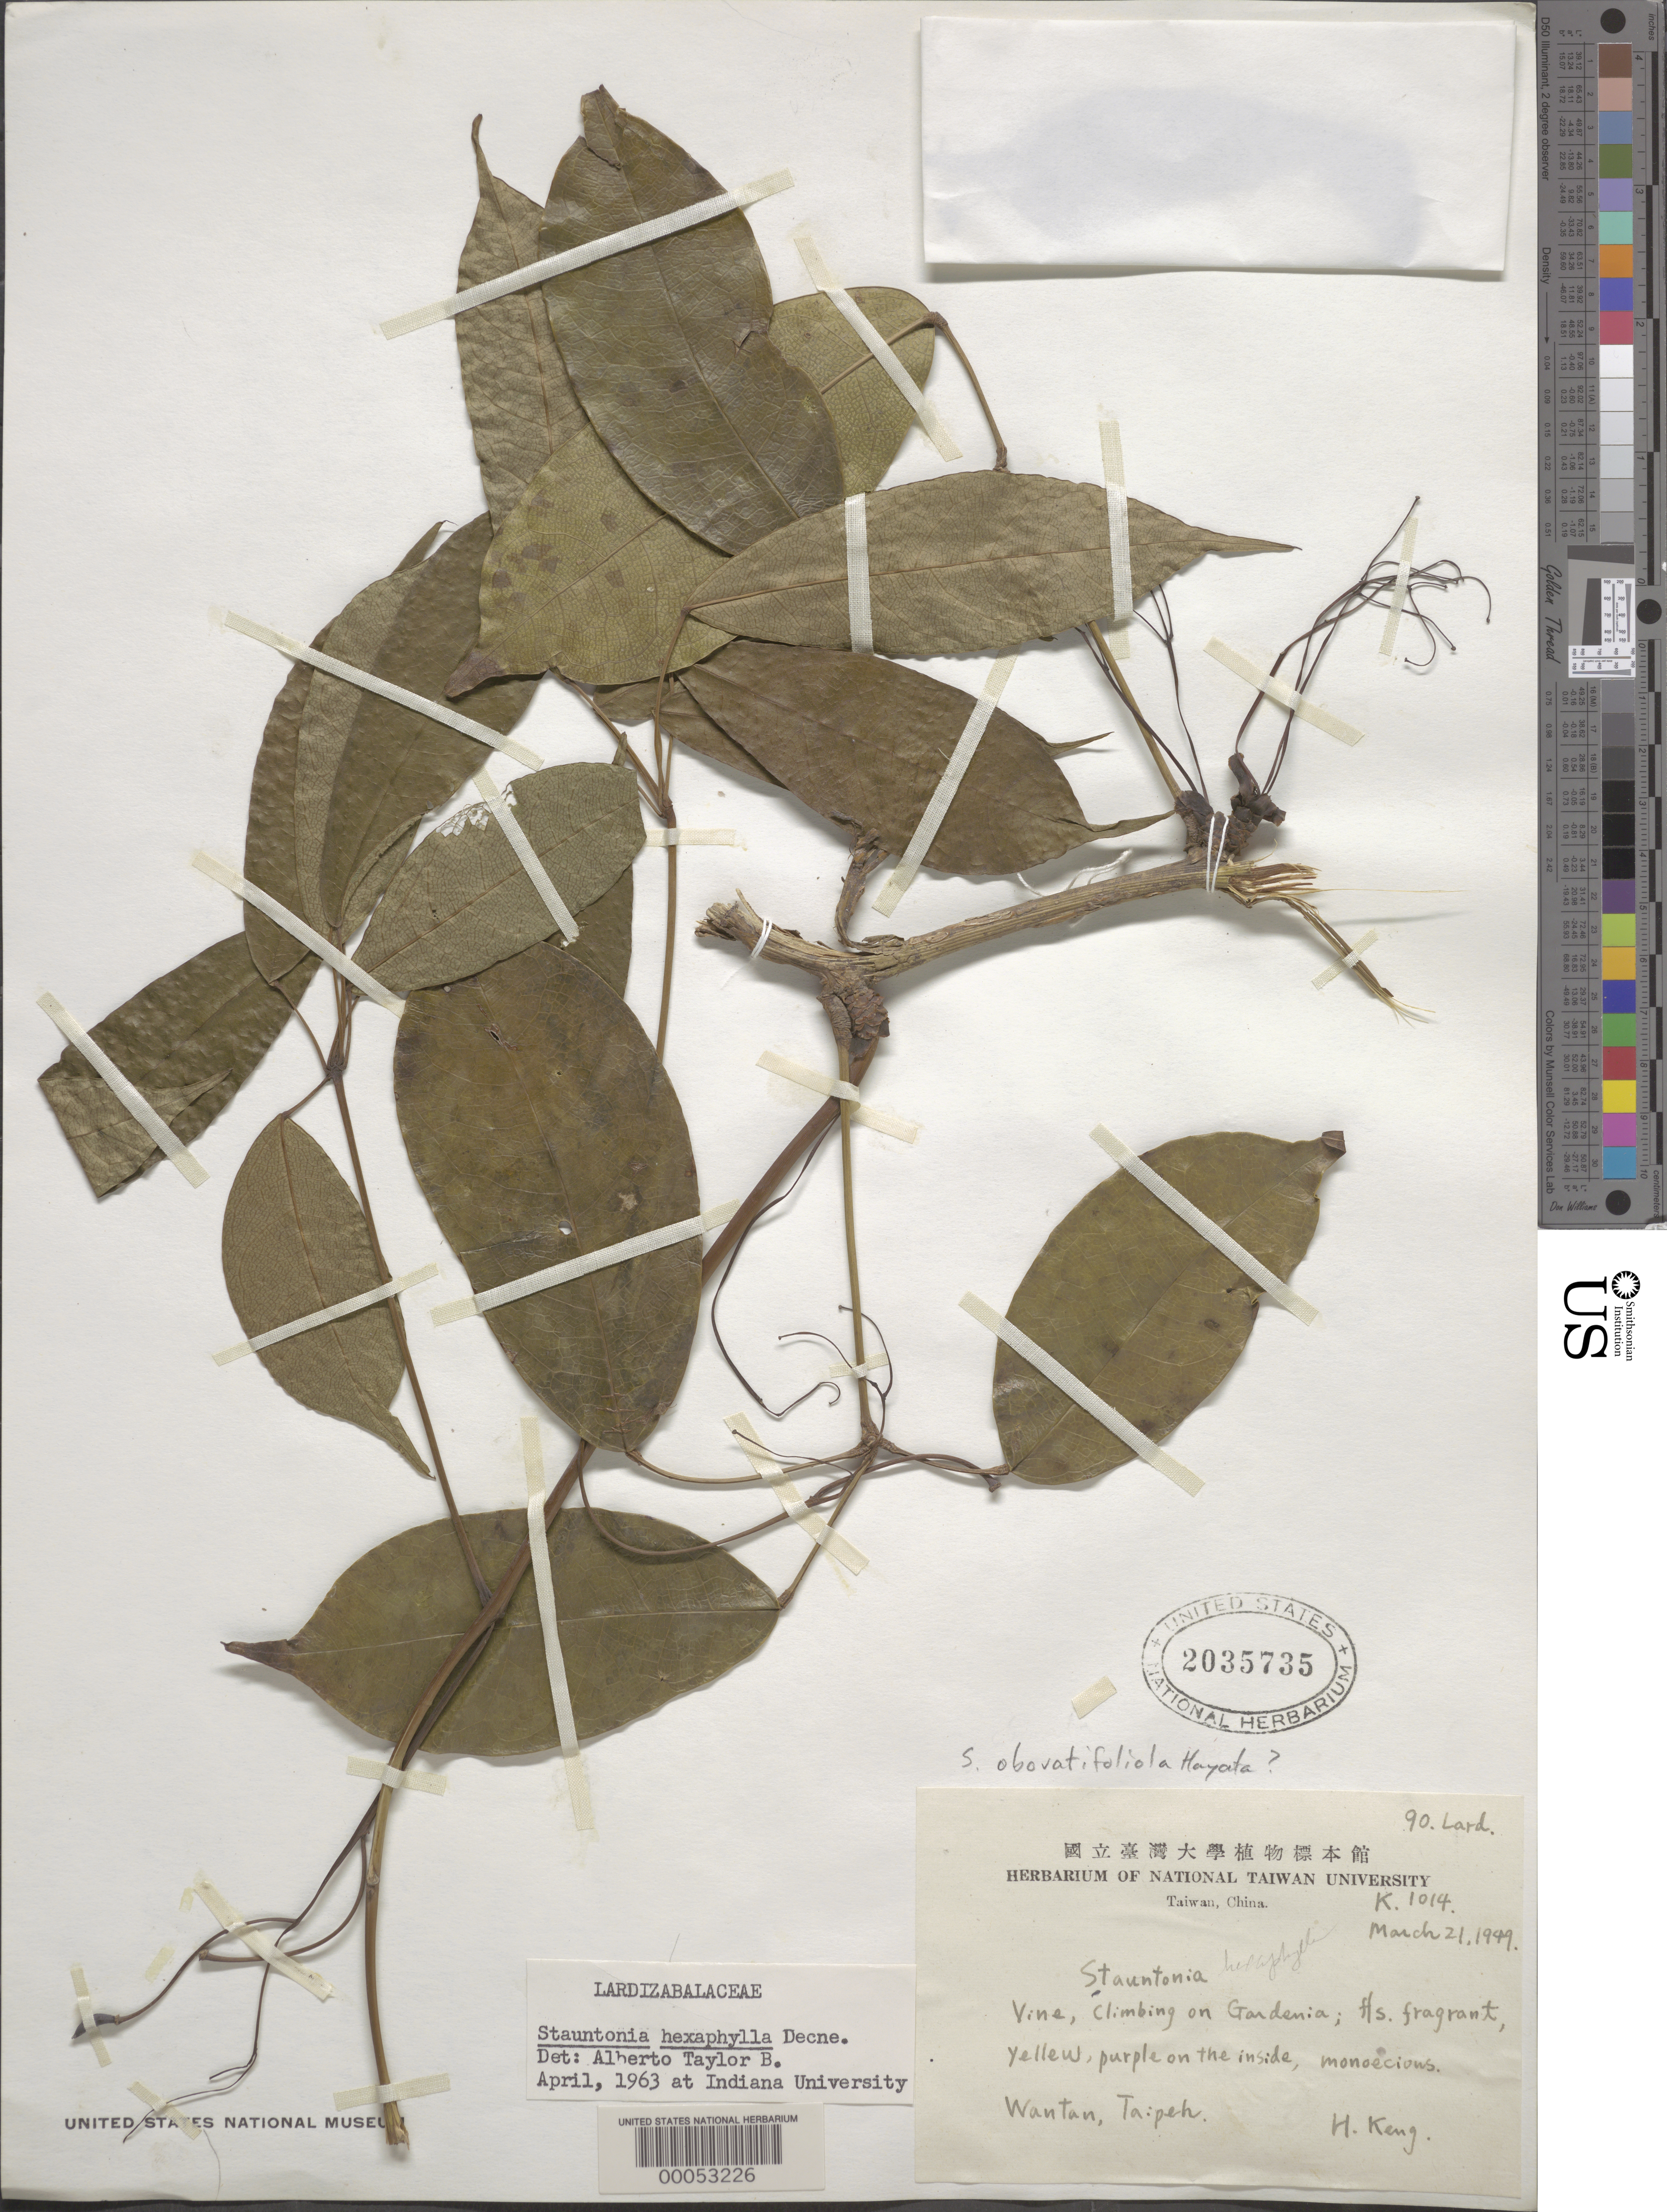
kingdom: Plantae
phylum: Tracheophyta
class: Magnoliopsida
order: Ranunculales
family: Lardizabalaceae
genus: Stauntonia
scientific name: Stauntonia obovatifoliola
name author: Hayata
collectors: H. Keng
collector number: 1014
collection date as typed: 21 Mar 1949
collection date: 1949-03-21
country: Taiwan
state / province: Wantan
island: Taiwan [Formosa]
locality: Taipei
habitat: Vine climbing on gardenia.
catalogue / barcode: US 2035735